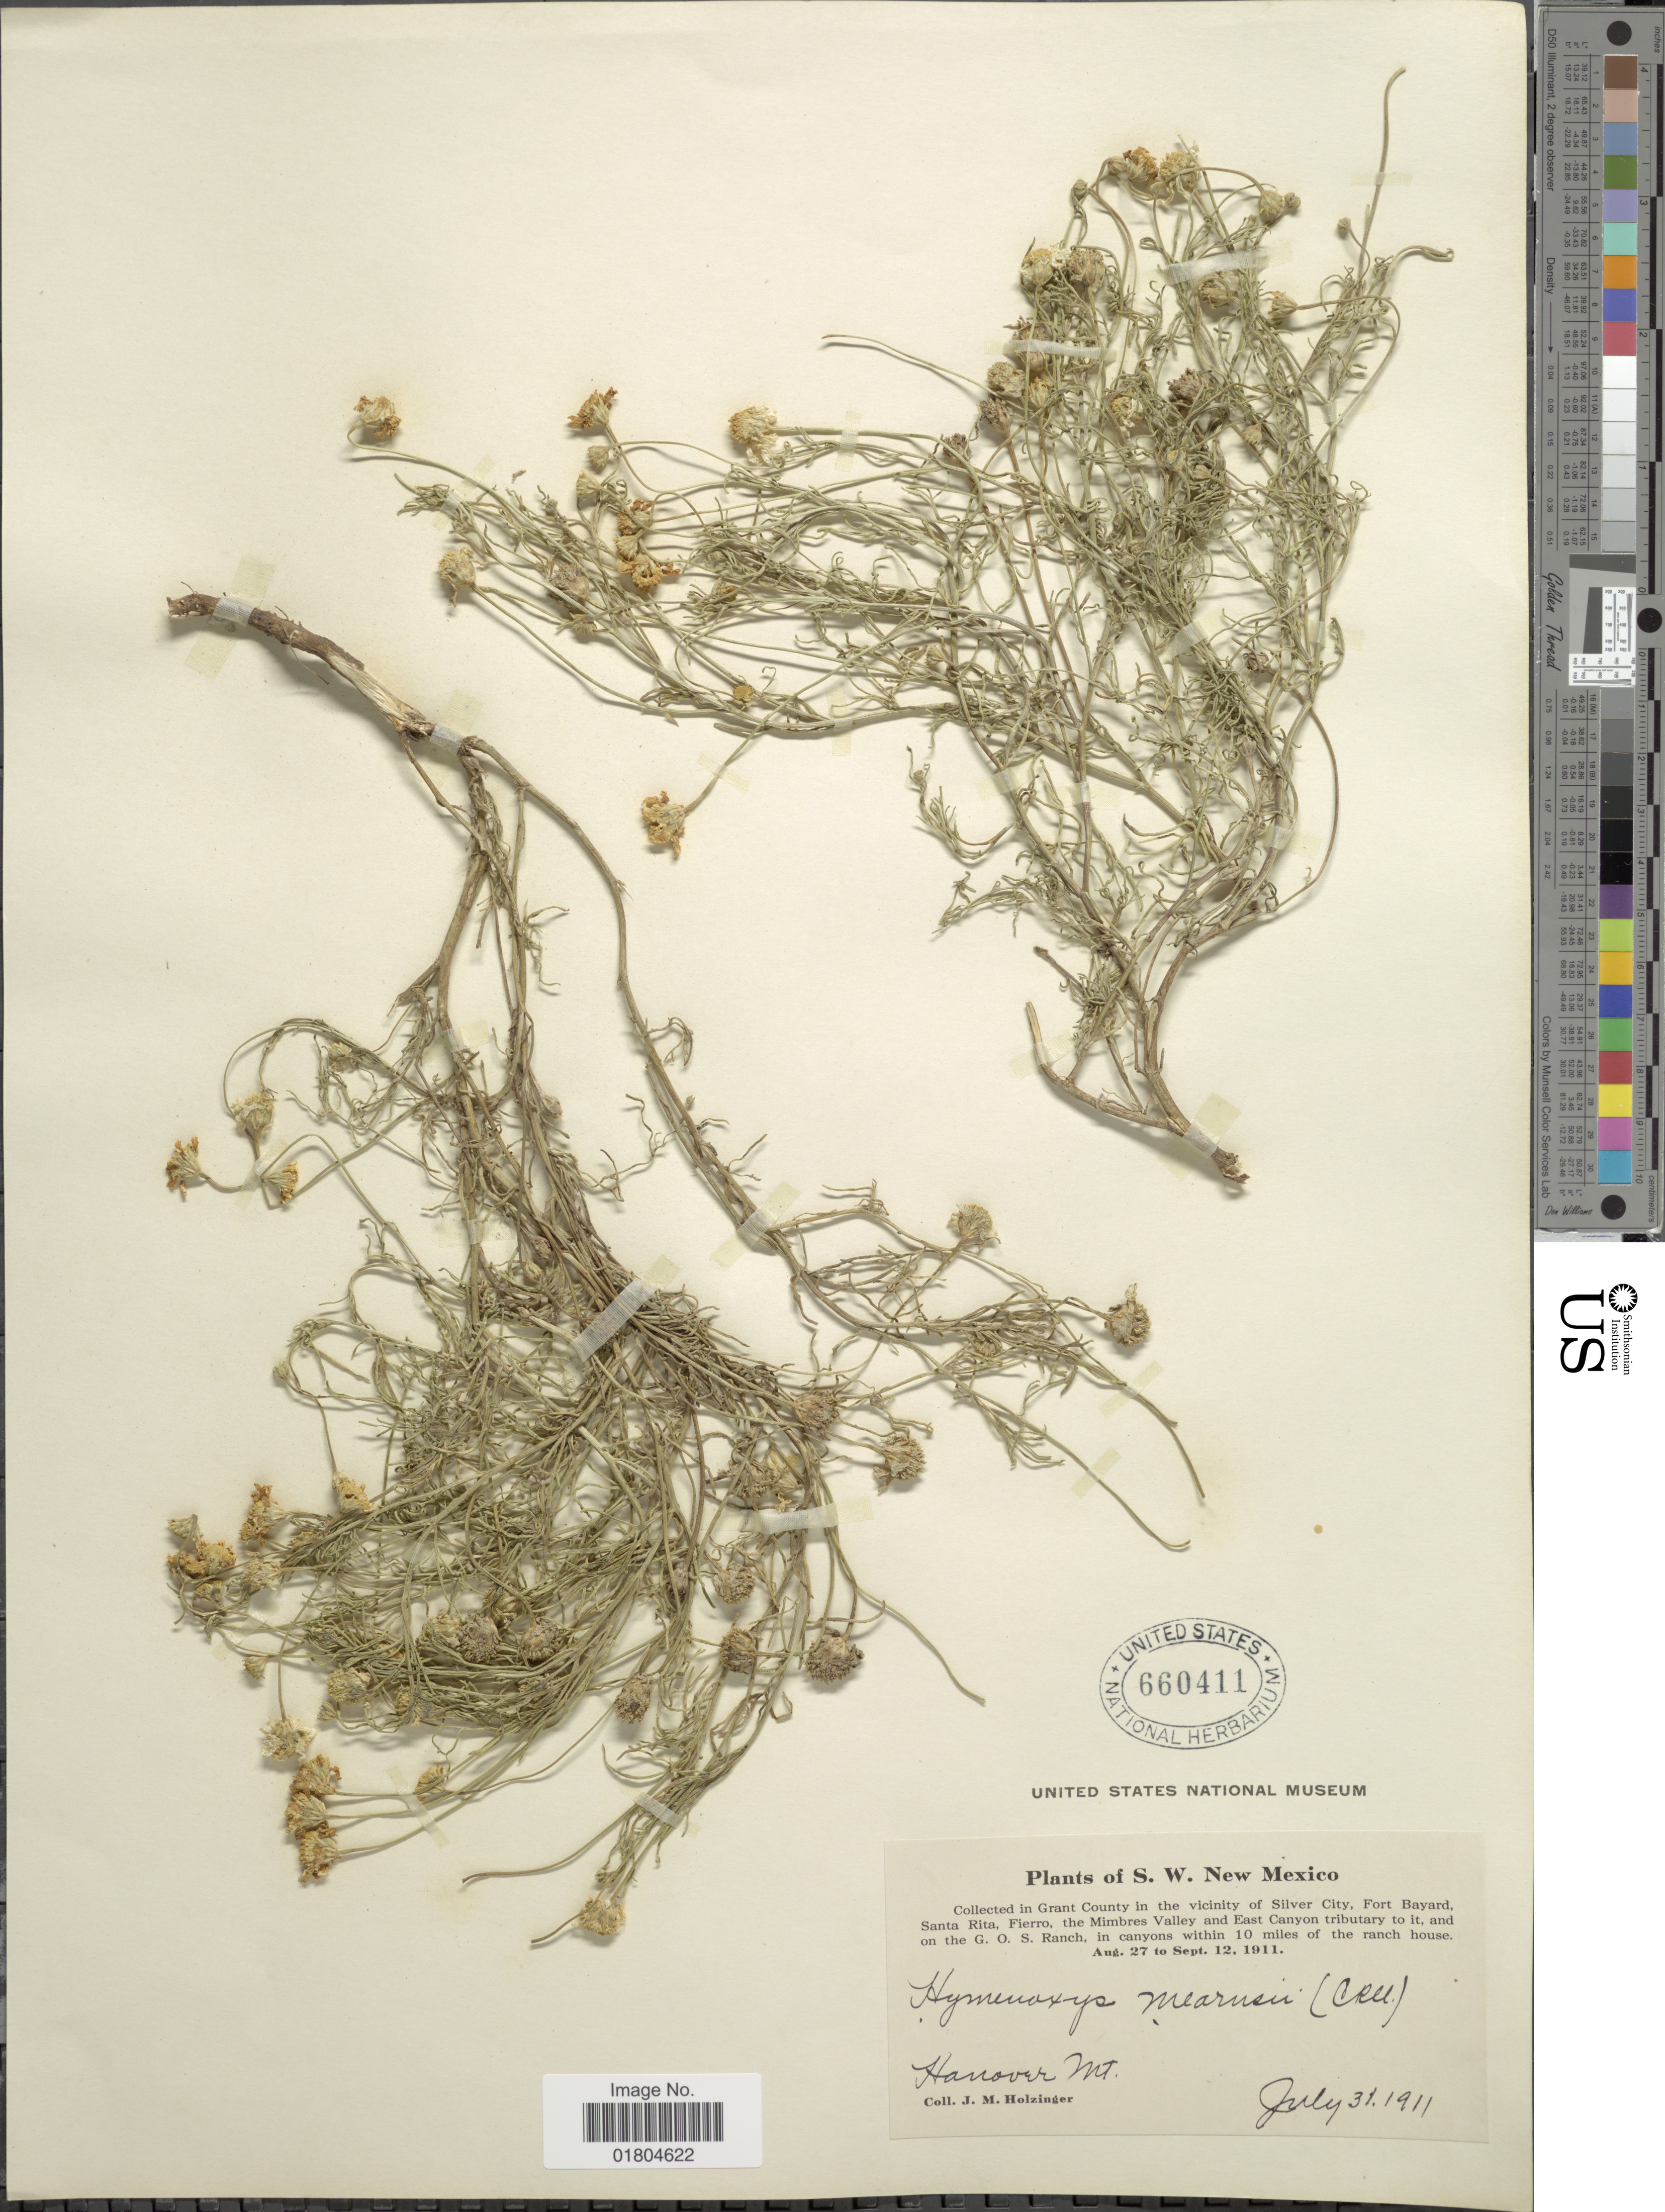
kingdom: Plantae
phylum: Tracheophyta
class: Magnoliopsida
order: Asterales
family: Asteraceae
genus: Hymenoxys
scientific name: Hymenoxys odorata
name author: DC.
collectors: J. M. Holzinger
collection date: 1911-07-31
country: United States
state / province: New Mexico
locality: S. W. New Mexico. Hanover Mt. Grant County in the vicinity of Silver City, Fort Bayard, Santa Rita, Fierro, the Mimbres Valley and East Canyon tributary to it, and on the G. O. S. Ranch, in canyons within 10 miles of the ranch house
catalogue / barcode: US 660411